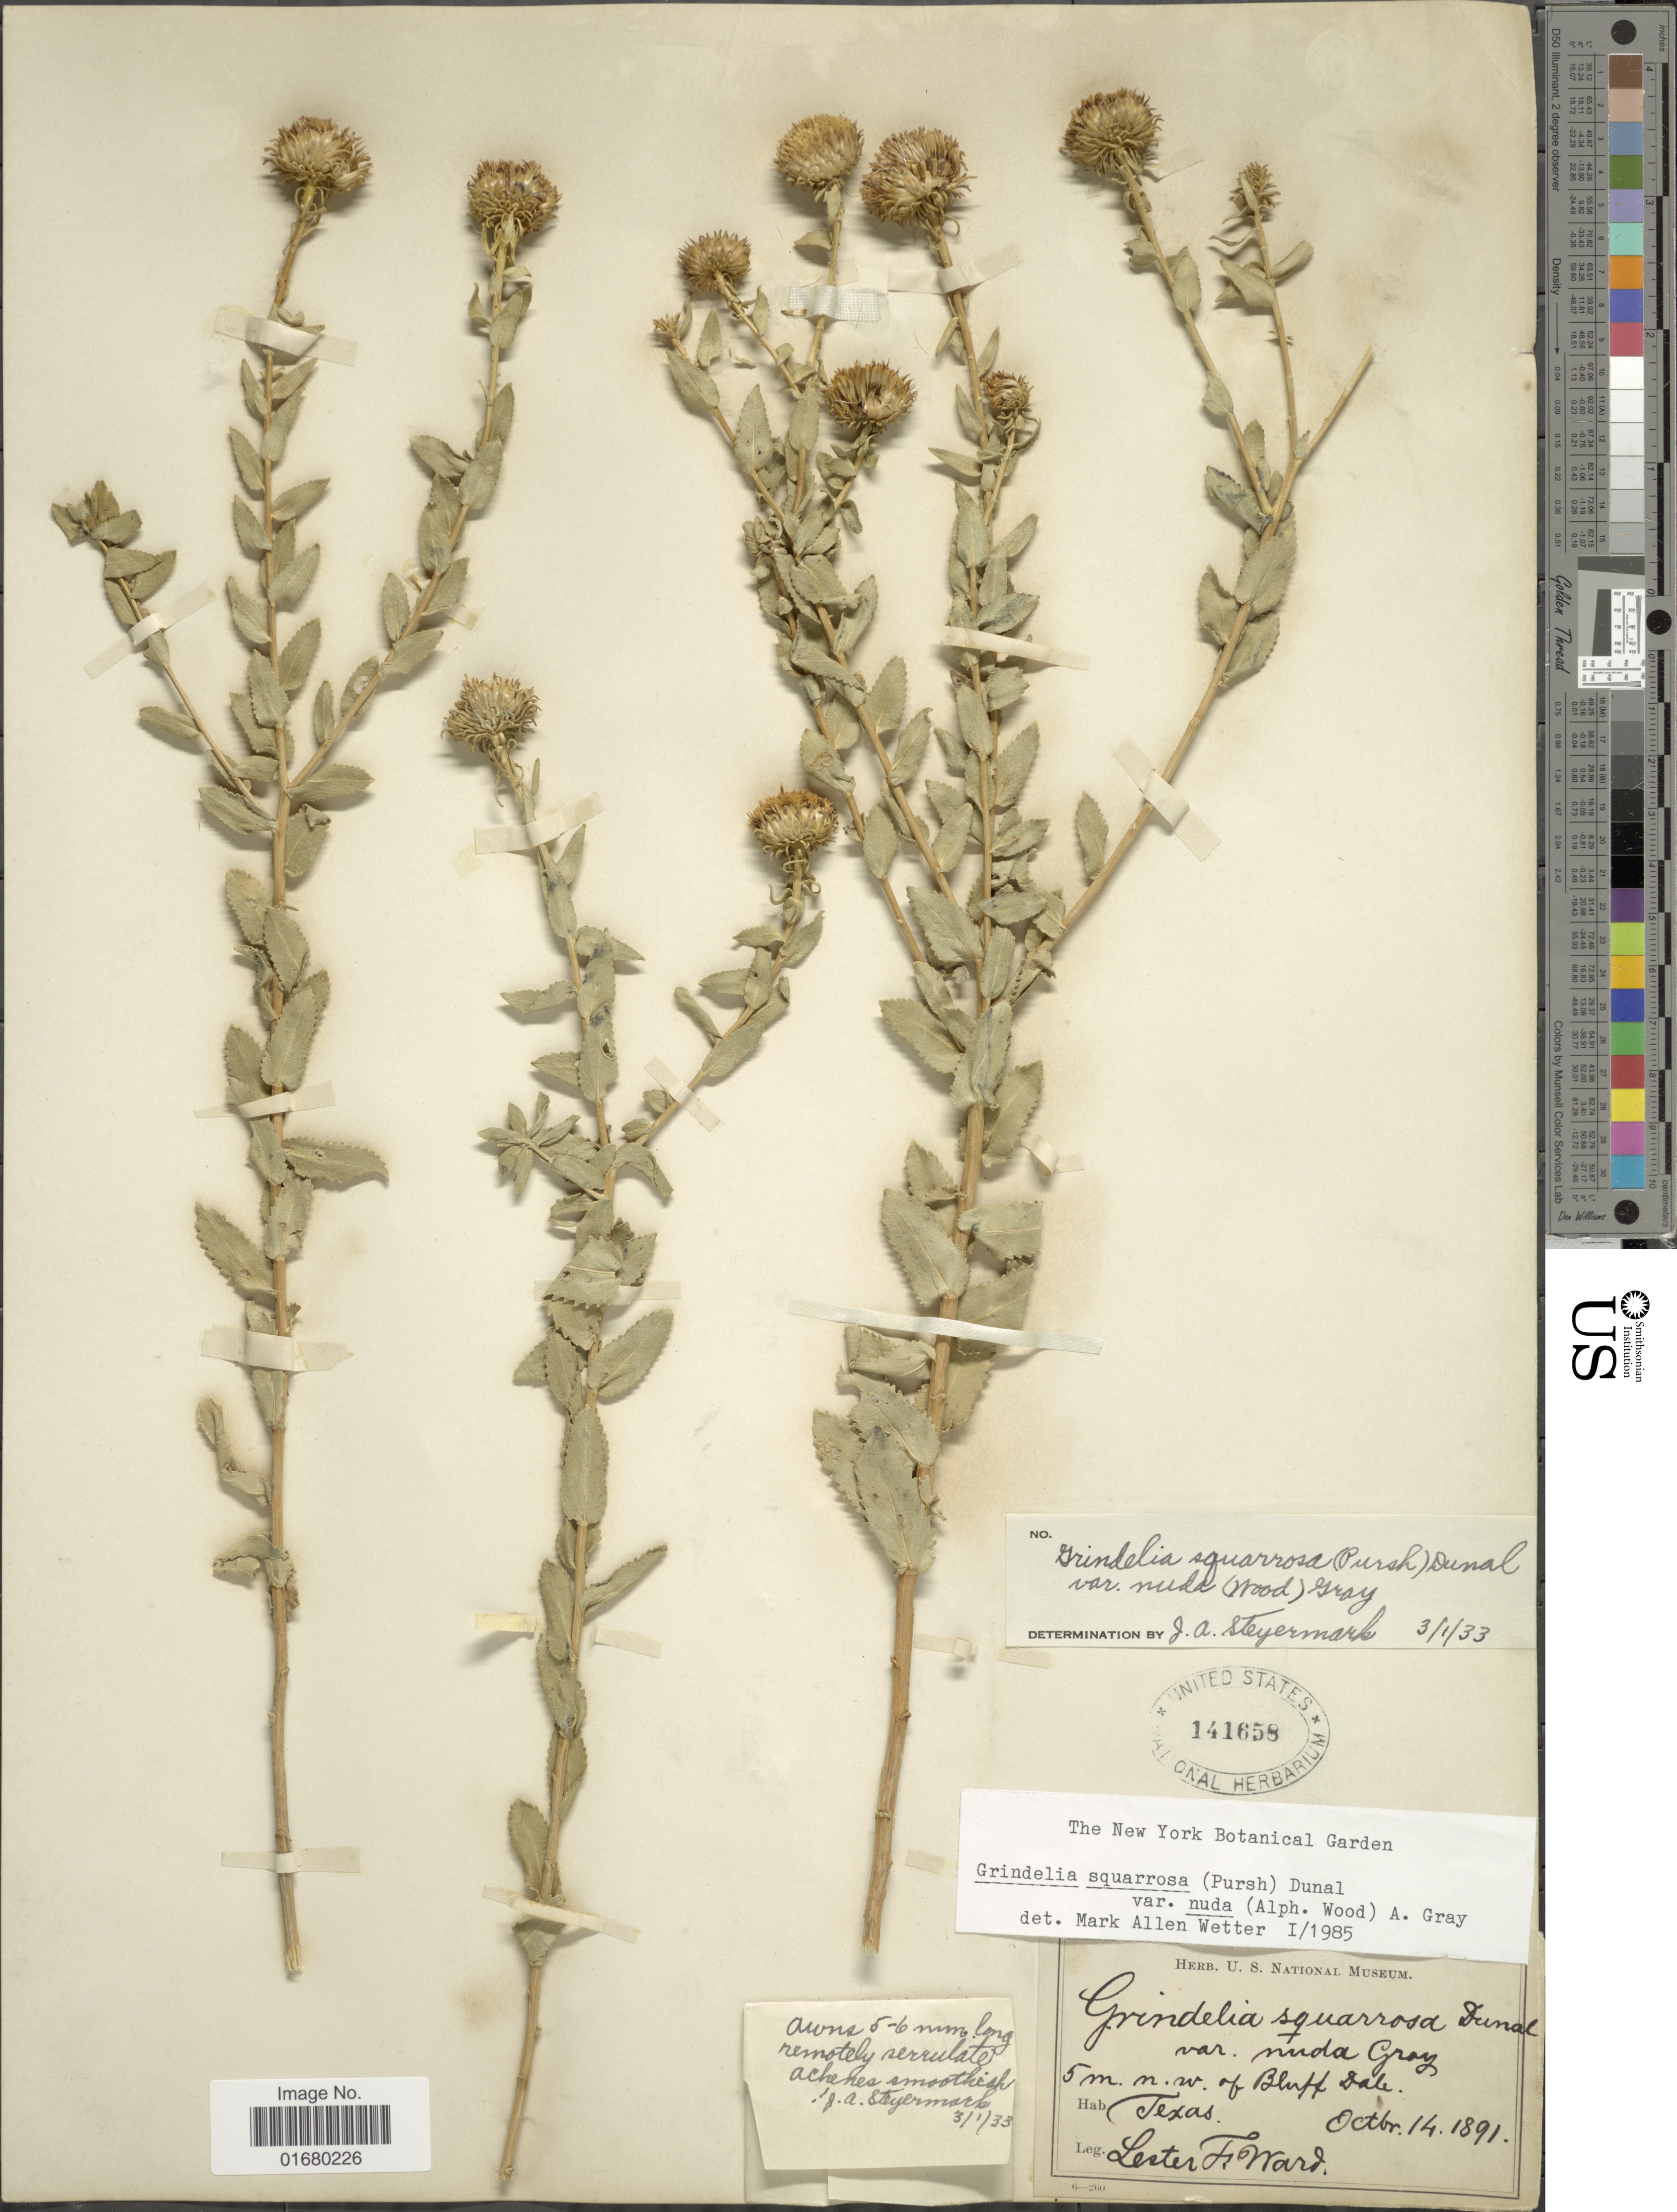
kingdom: Plantae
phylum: Tracheophyta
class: Magnoliopsida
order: Asterales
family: Asteraceae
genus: Grindelia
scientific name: Grindelia squarrosa var. nuda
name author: (Alph. Wood) A. Gray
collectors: L. F. Ward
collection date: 1891-10-14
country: United States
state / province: Texas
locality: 5 m. N.W. of Bluff Dale.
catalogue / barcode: US 141658